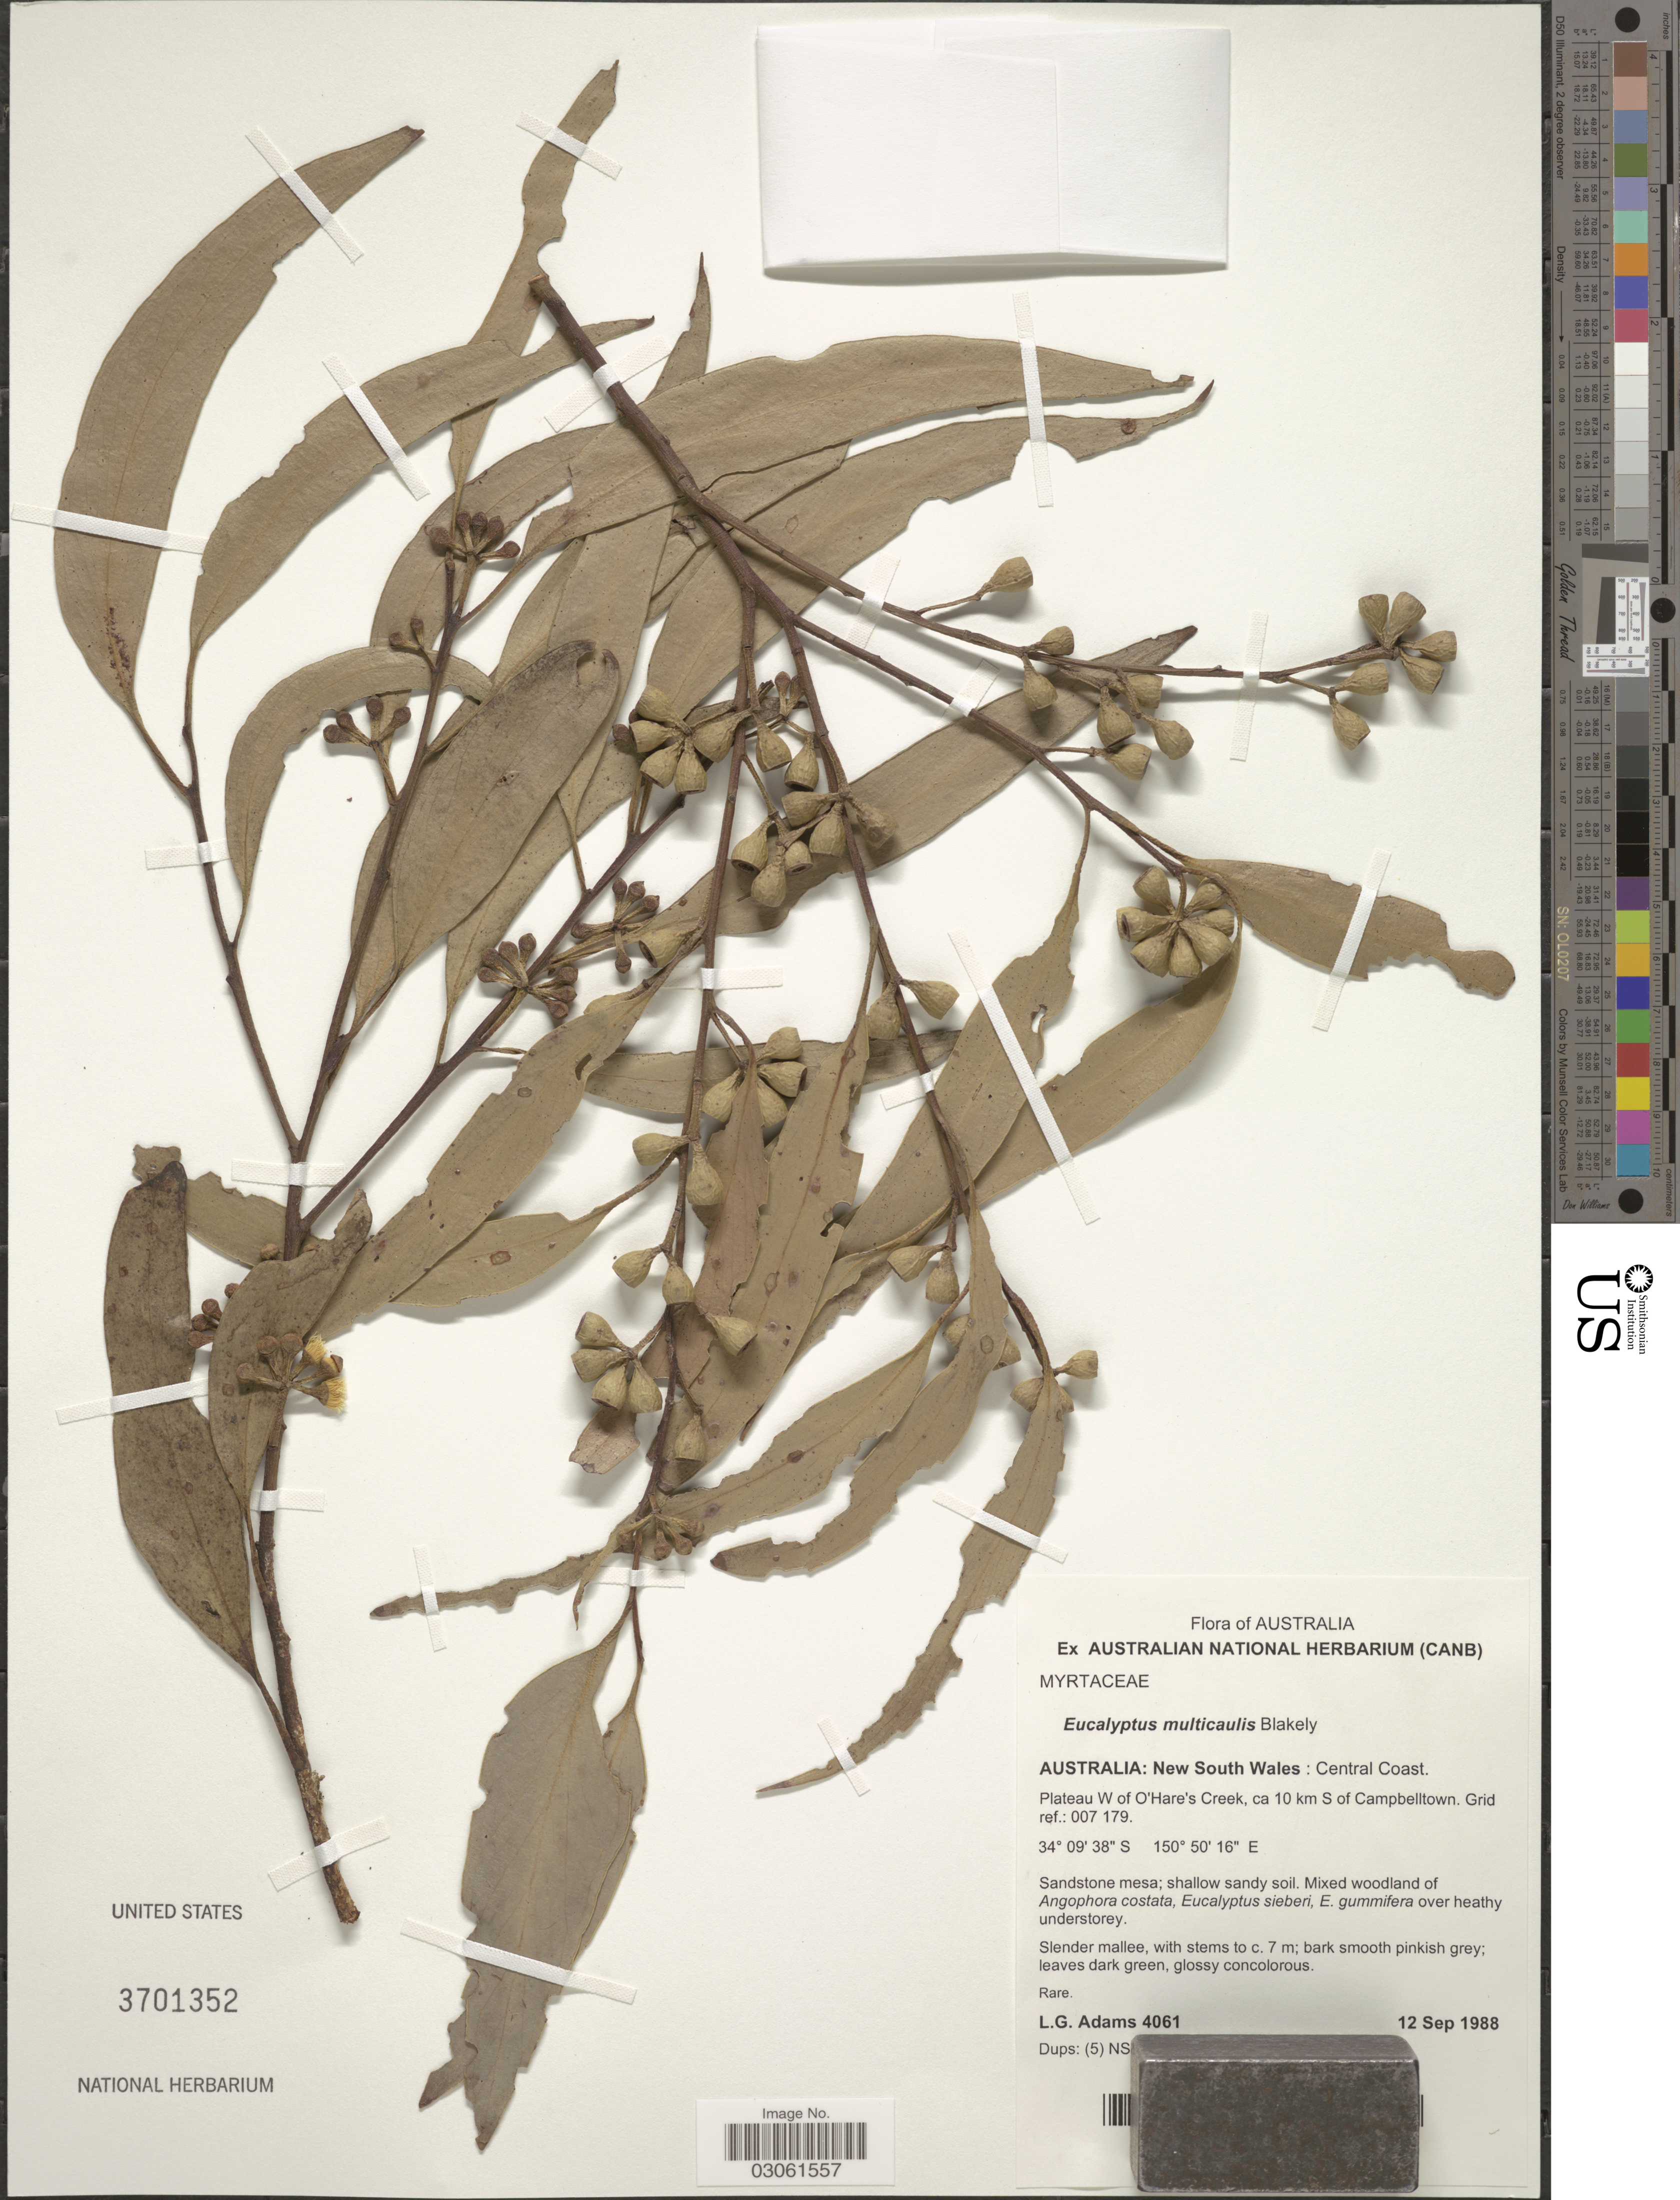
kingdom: Plantae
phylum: Tracheophyta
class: Magnoliopsida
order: Myrtales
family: Myrtaceae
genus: Eucalyptus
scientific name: Eucalyptus multicaulis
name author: Blakely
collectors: L. G. Adams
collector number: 4061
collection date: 1988-09-12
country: Australia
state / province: New South Wales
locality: Central Coast. Plateau W of O'Hare's Creek, ca 10 km S of Campbelltown. Grid ref.: 007 179.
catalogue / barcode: US 3701352